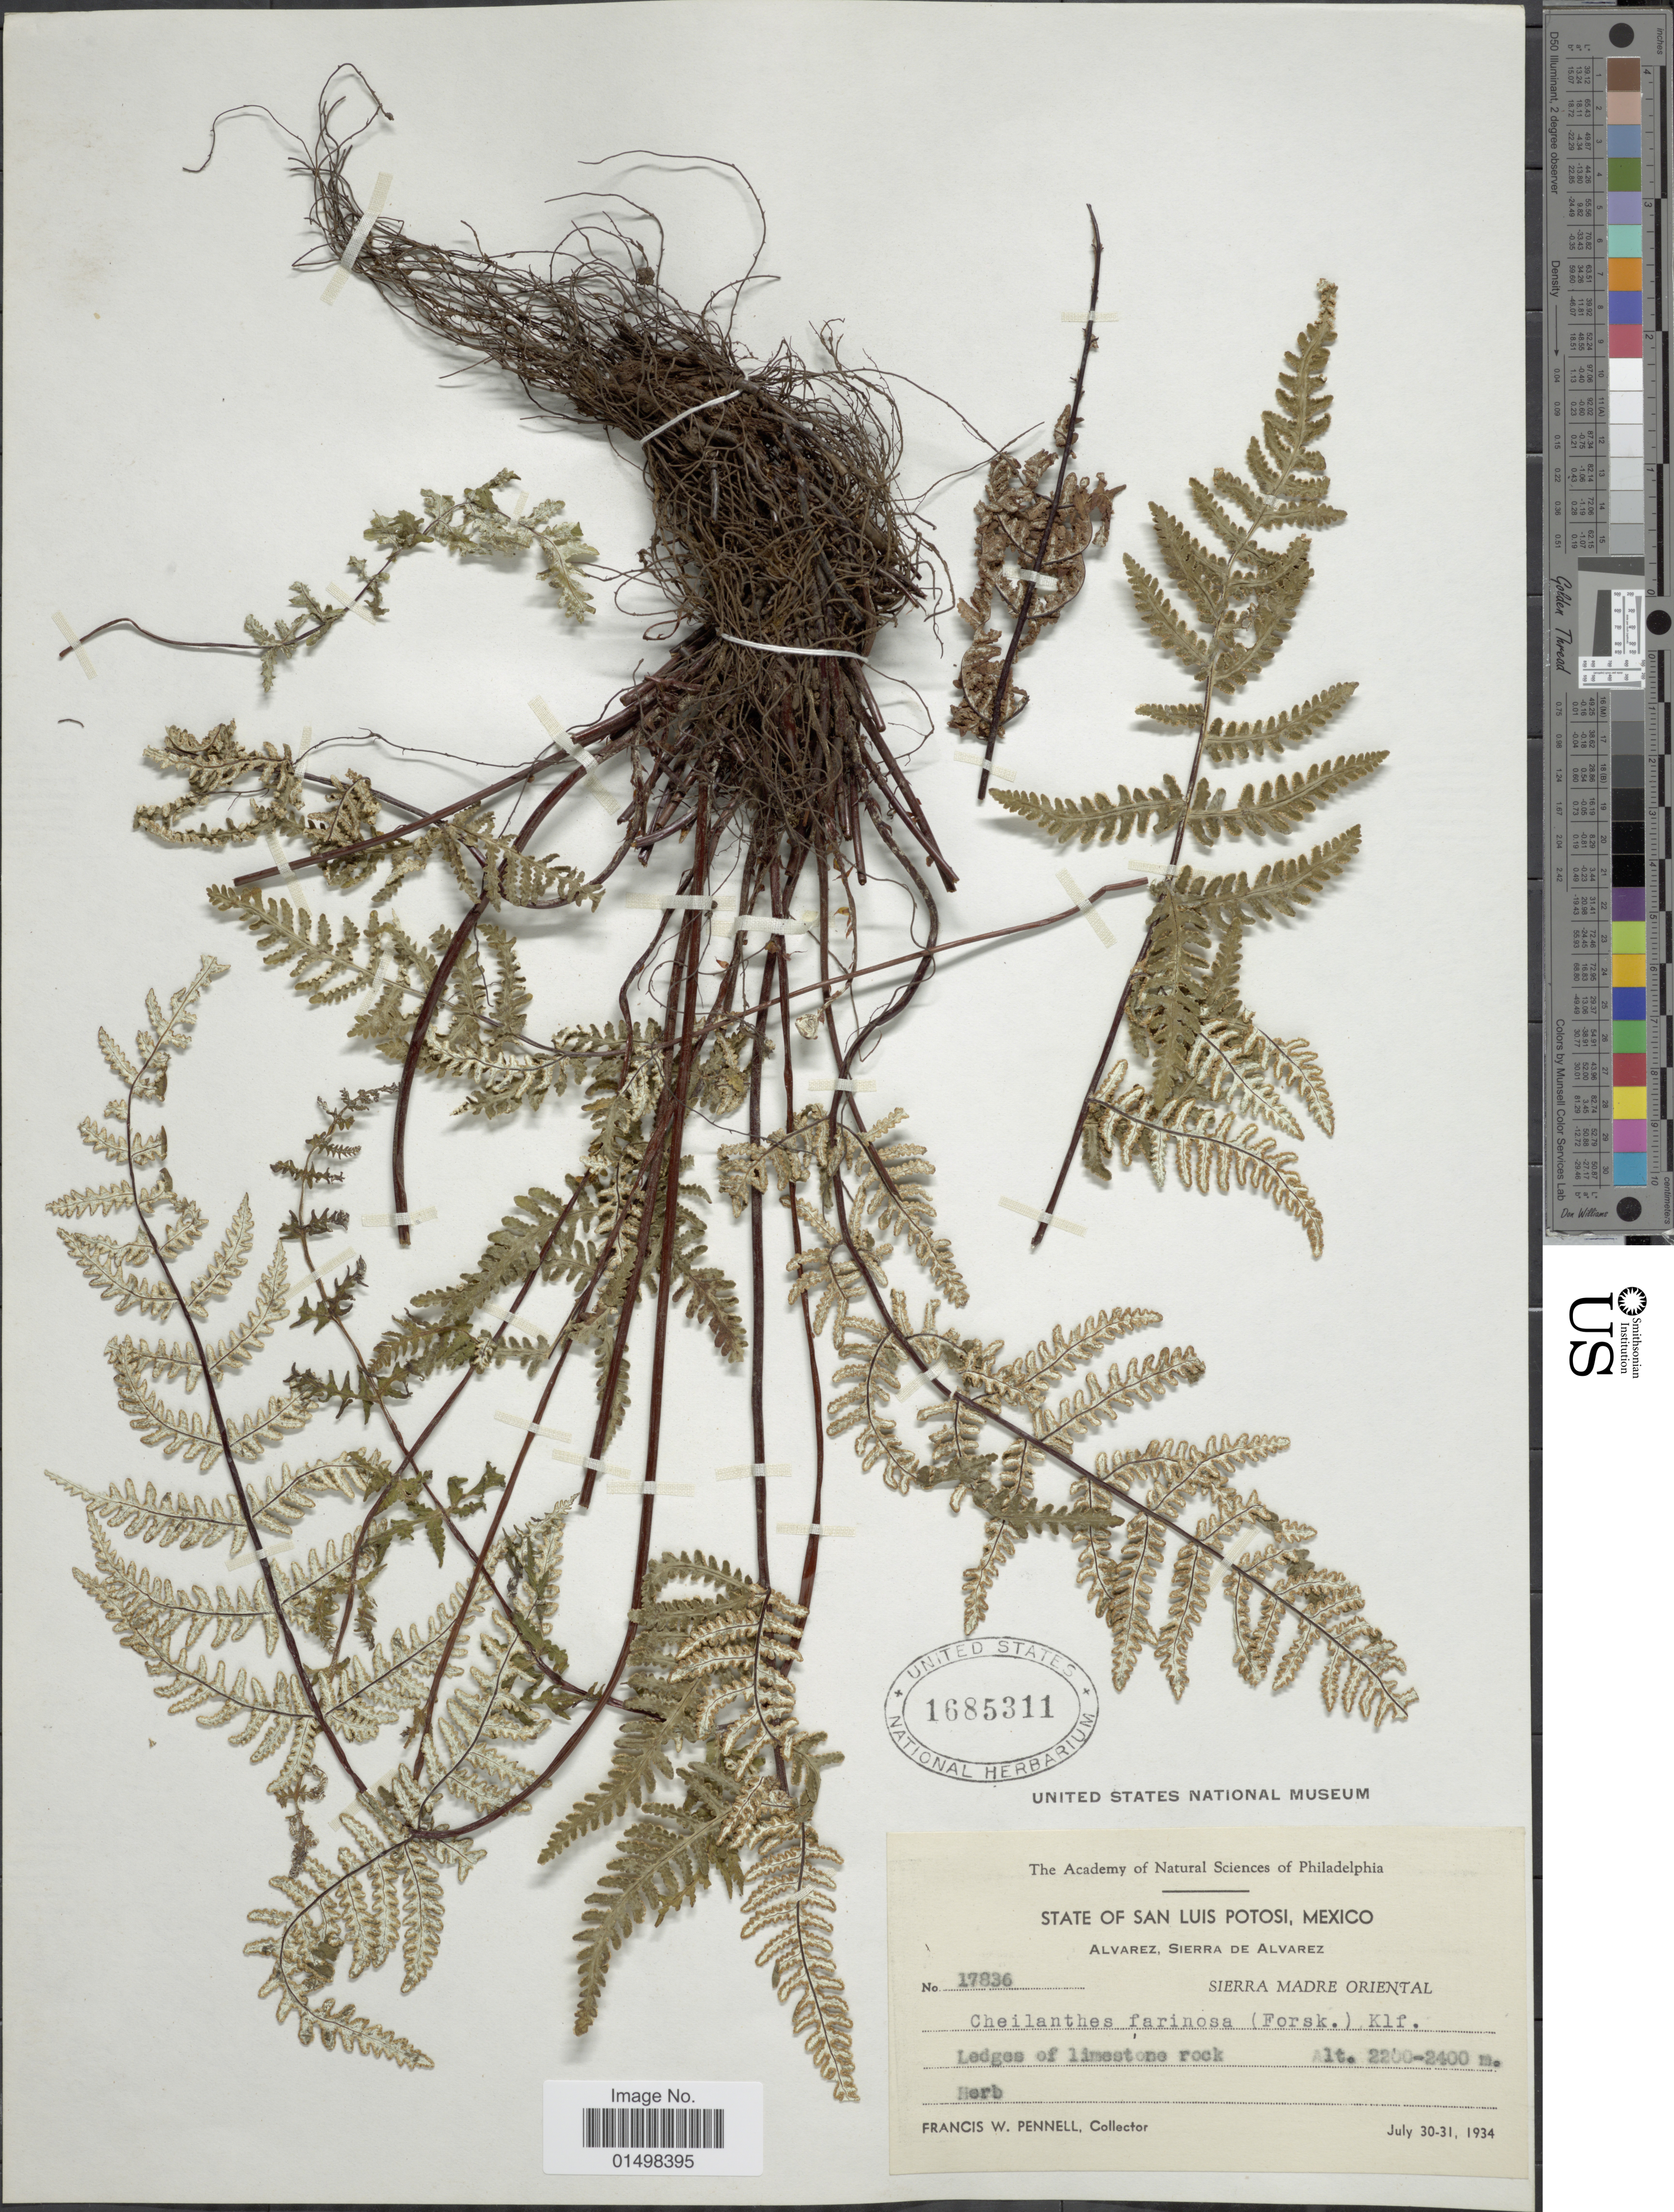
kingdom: Plantae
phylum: Tracheophyta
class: Polypodiopsida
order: Polypodiales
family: Pteridaceae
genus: Aleuritopteris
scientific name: Aleuritopteris farinosa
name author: (Forssk.) Fée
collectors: F. W. Pennell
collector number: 17836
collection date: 1934-07-30/1934-07-31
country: Mexico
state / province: San Luis Potosí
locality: State of San Luis Potosi. Alvarez, Sierra de Alvarez. Sierra Madre Oriental.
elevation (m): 2200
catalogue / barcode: US 1685311